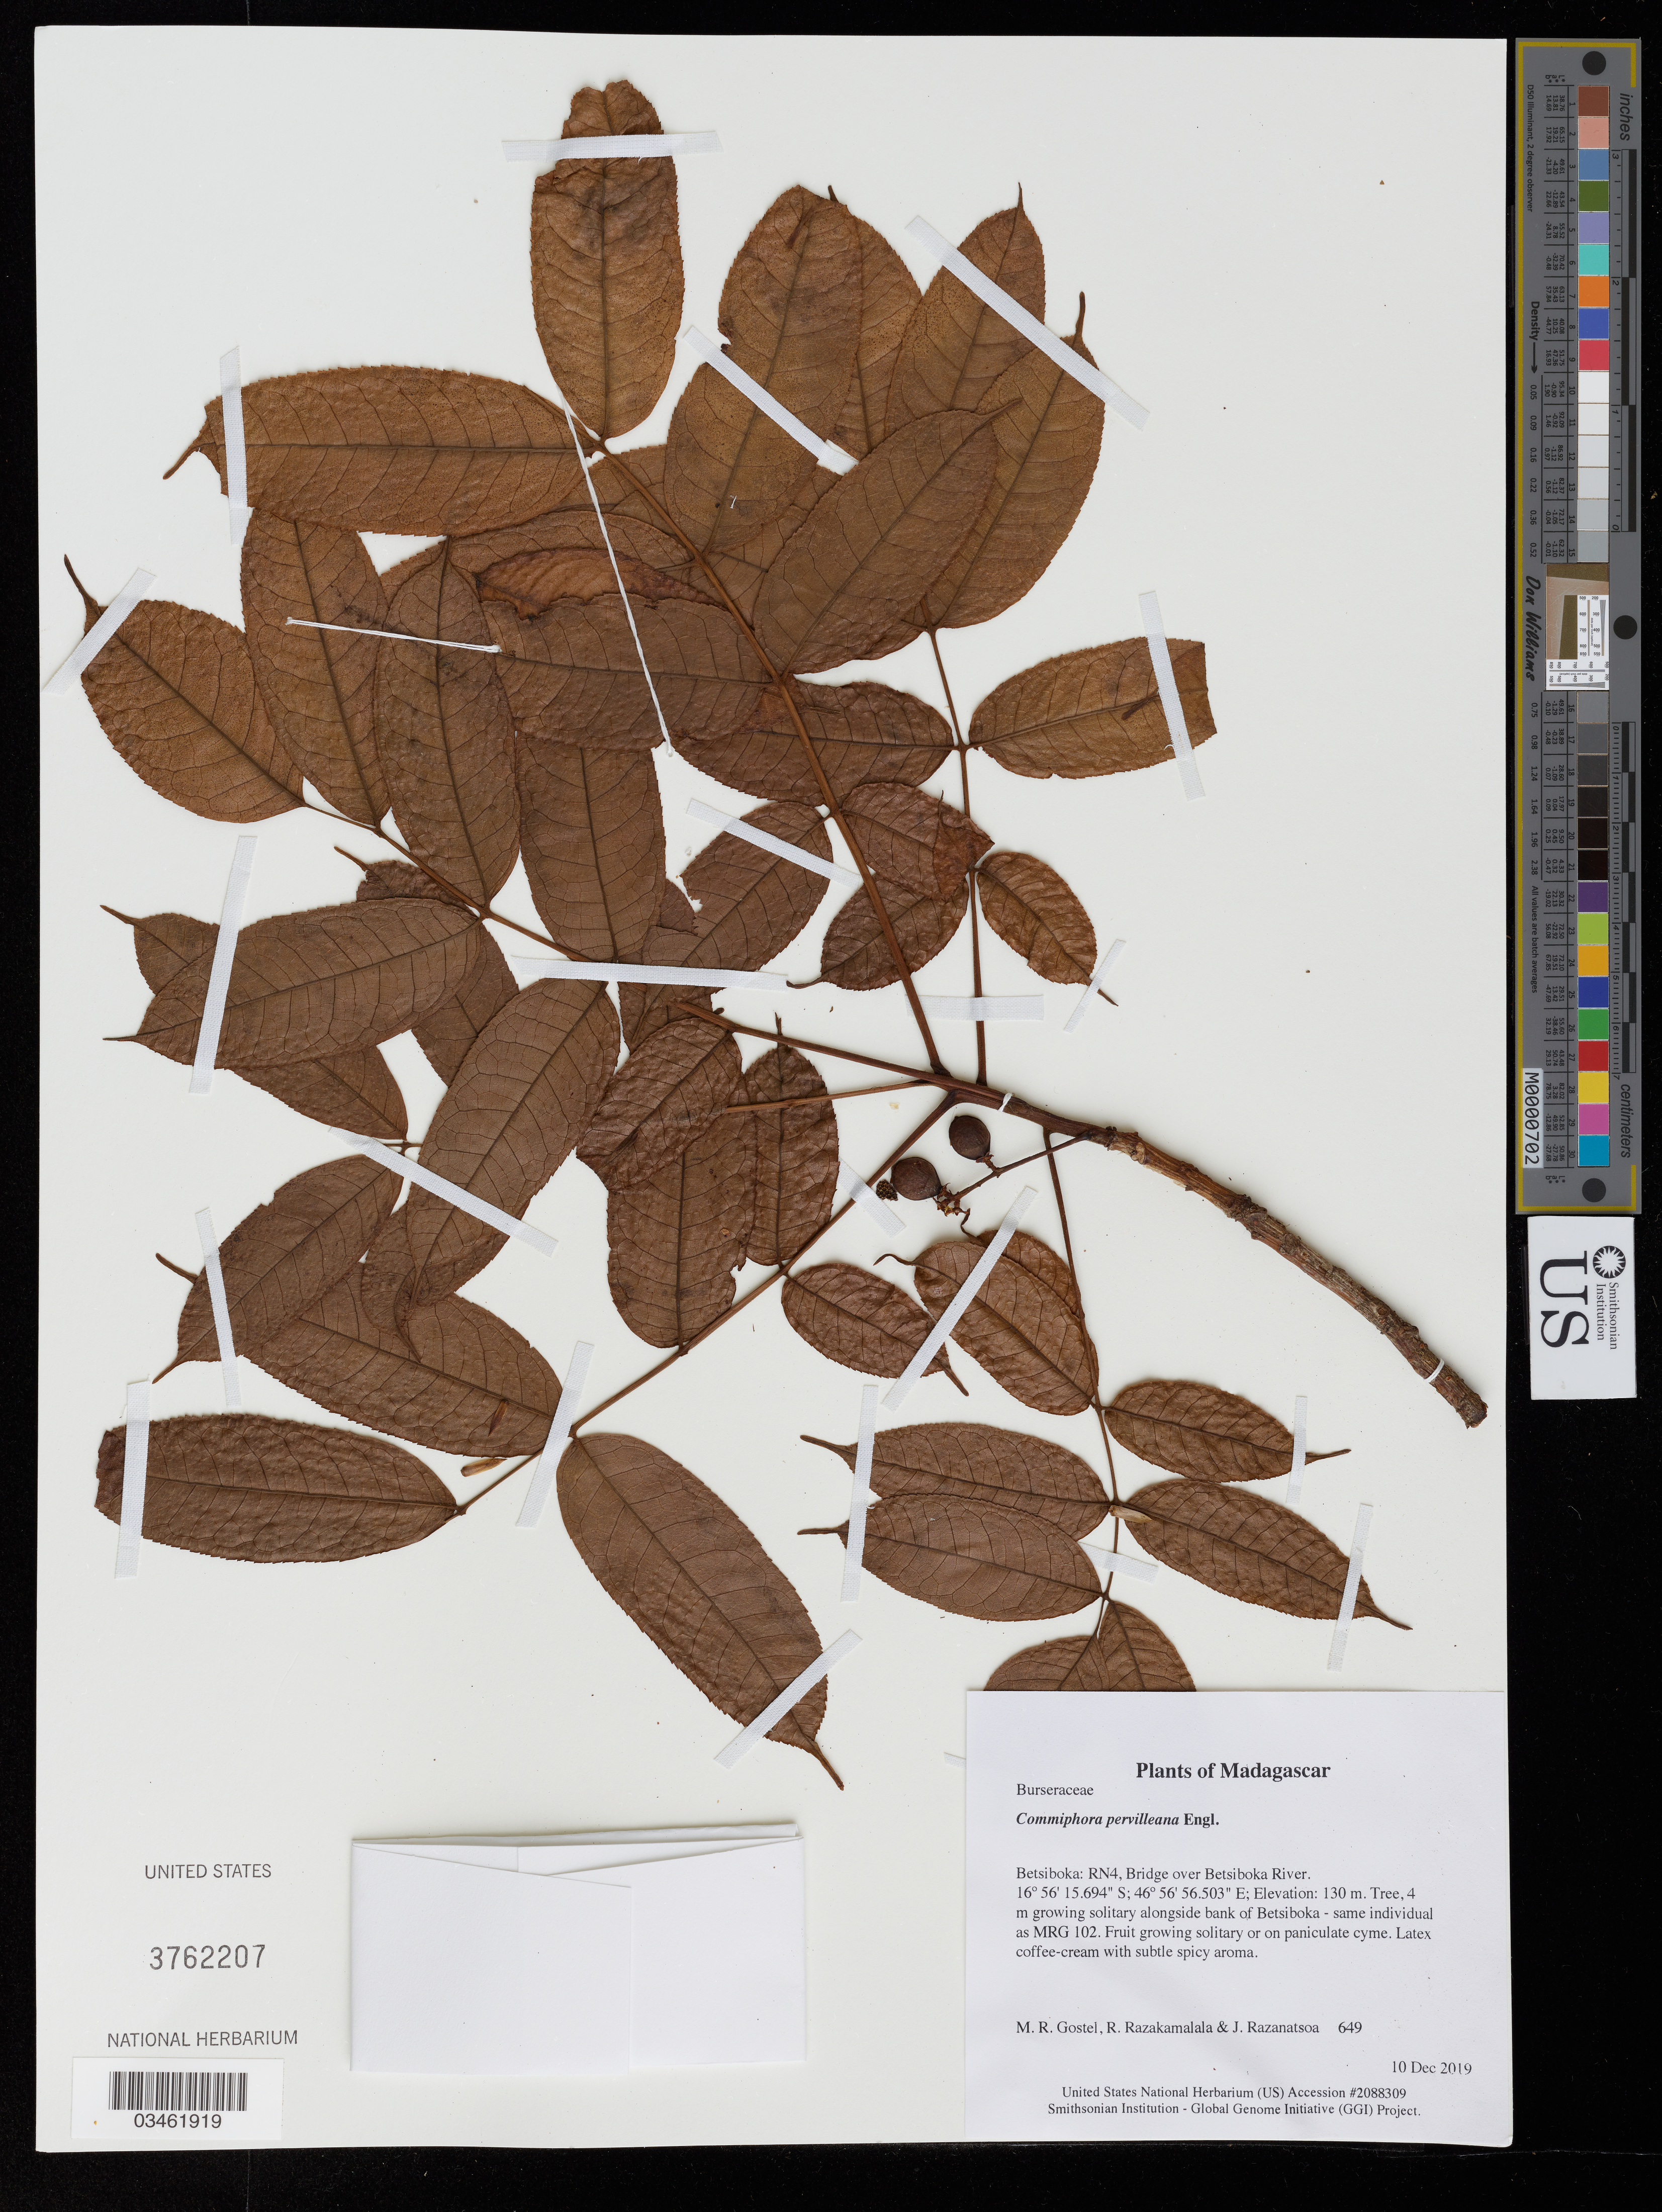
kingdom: Plantae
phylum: Tracheophyta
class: Magnoliopsida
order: Sapindales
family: Burseraceae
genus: Commiphora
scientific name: Commiphora pervilleana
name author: Engl.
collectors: M. R. Gostel, R. Razakamalala & J. Razanatsoa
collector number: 649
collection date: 2019-12-10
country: Madagascar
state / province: Betsiboka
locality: RN4, Bridge over Betsiboka River. Tree, 4 m growing solitary alongside bank of Betsiboka - same individual as MRG 102.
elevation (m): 130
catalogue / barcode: US 3762207